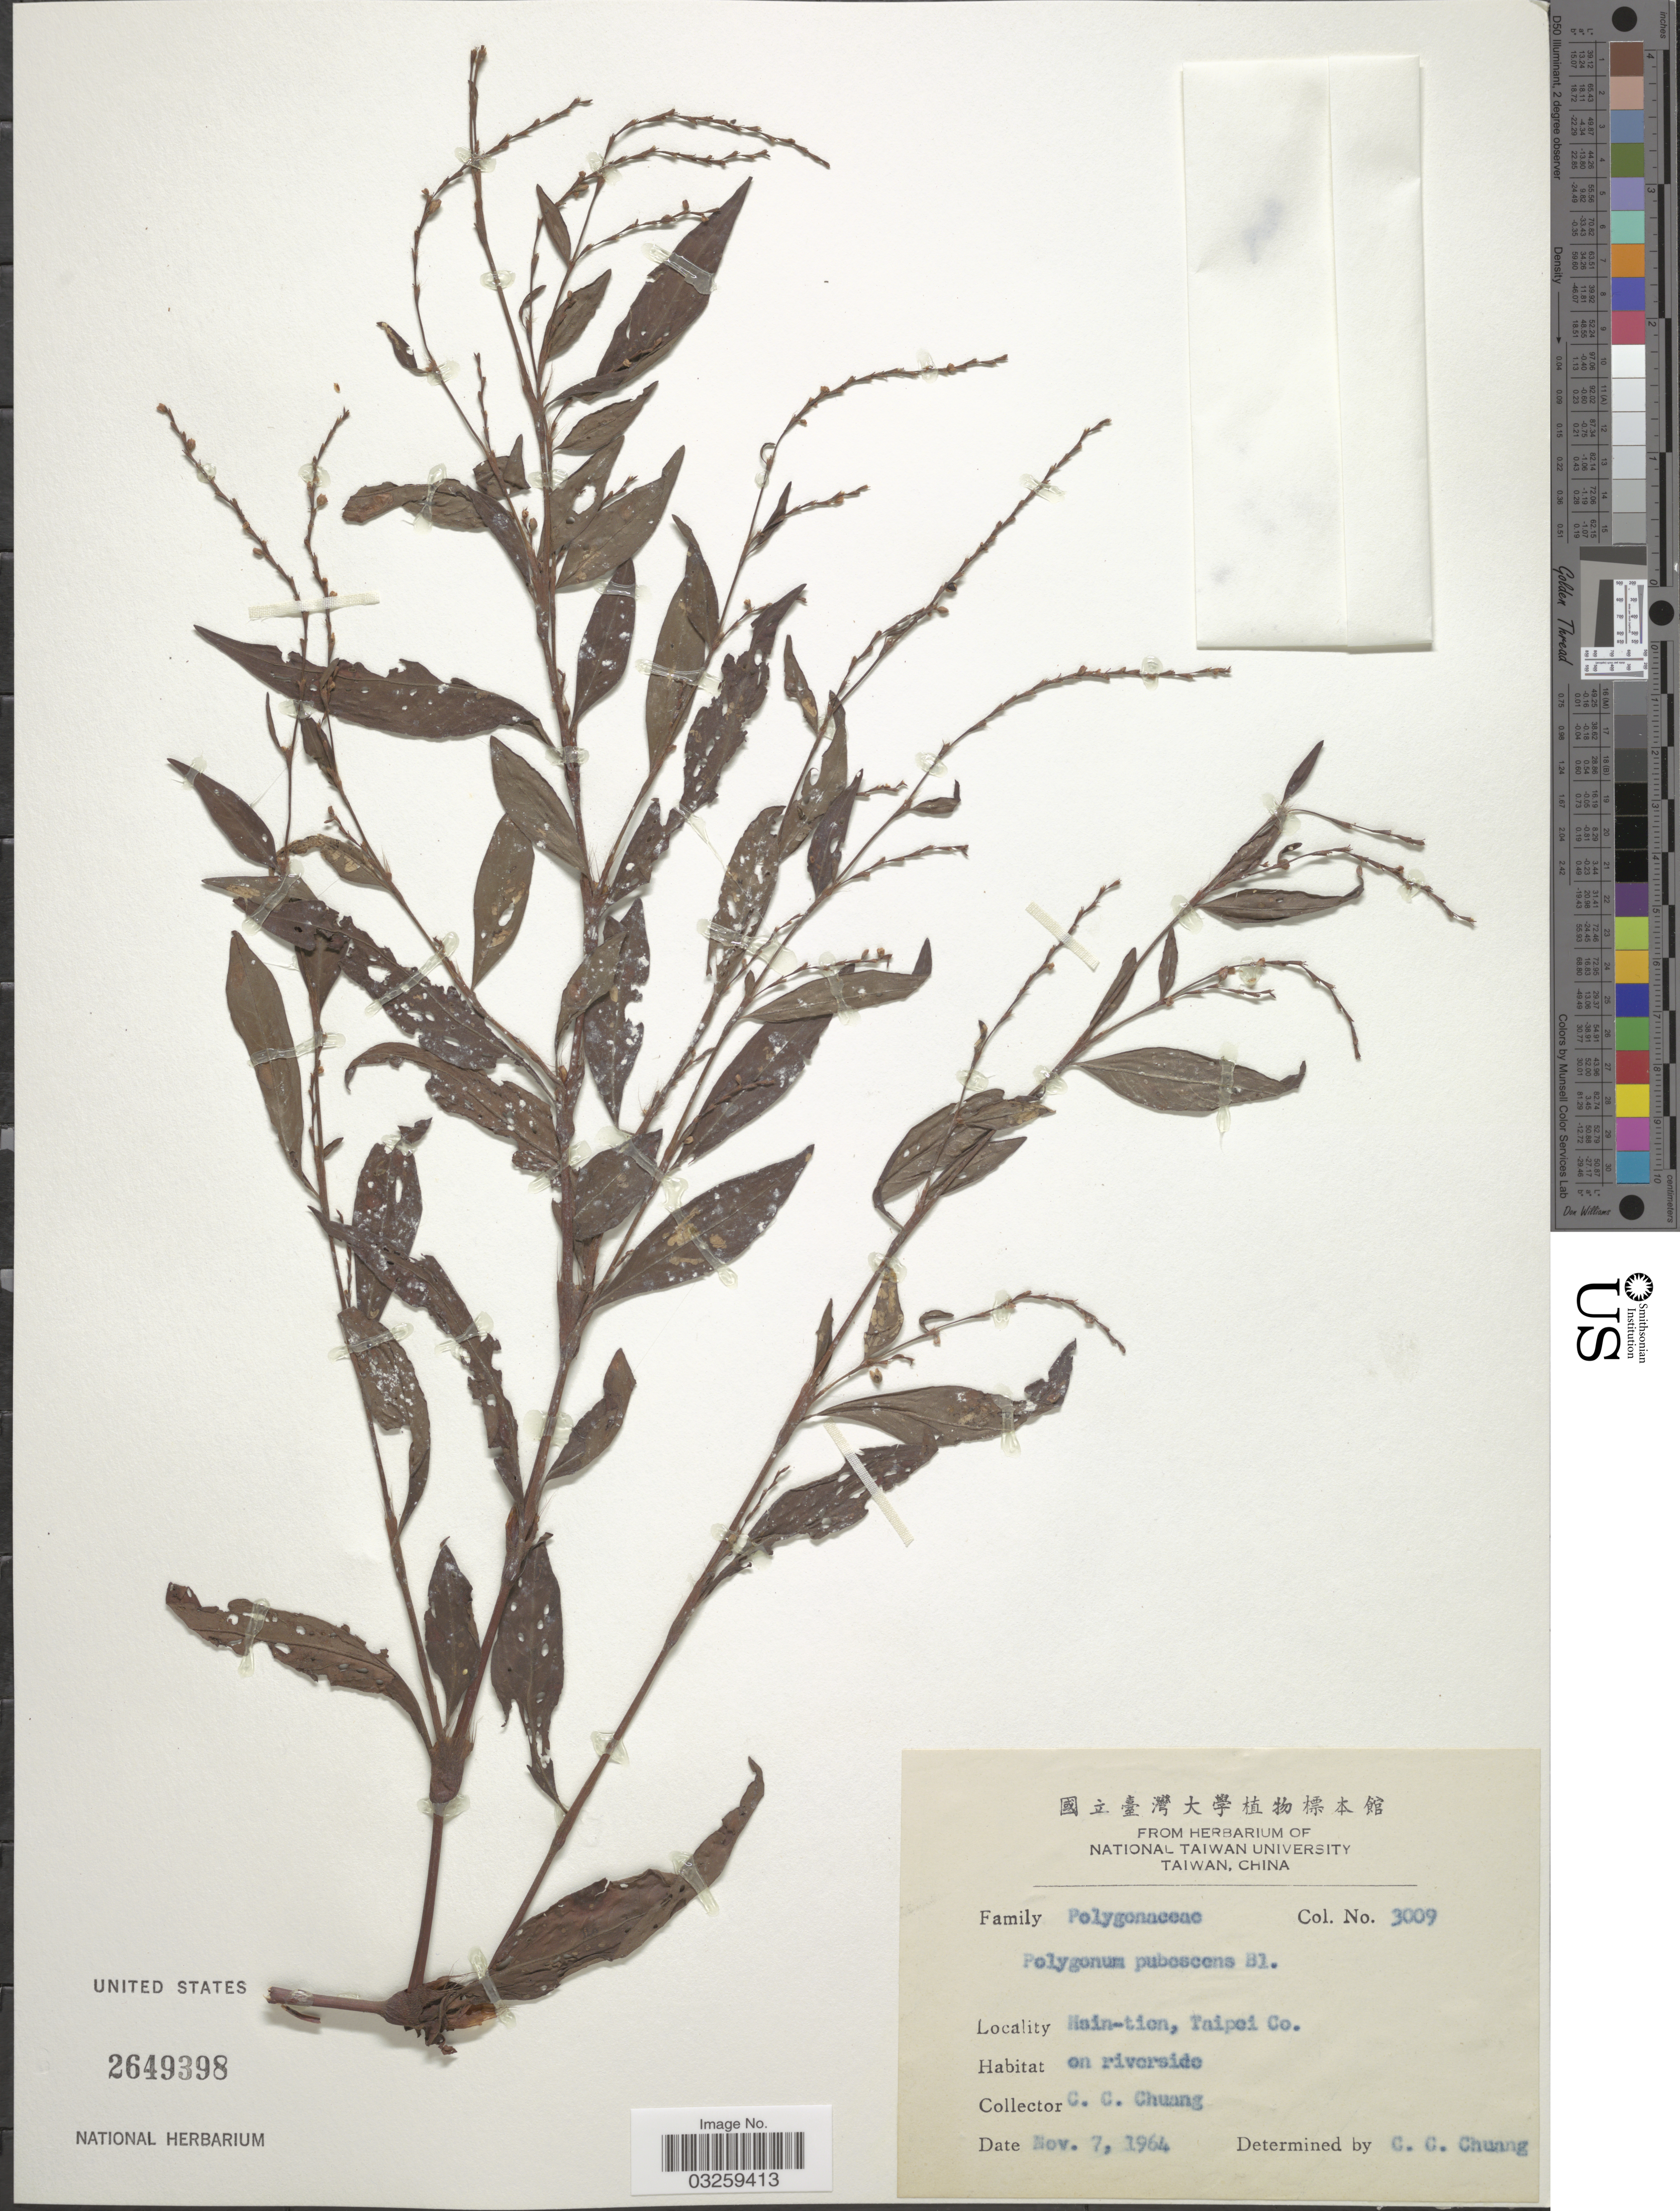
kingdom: Plantae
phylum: Tracheophyta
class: Magnoliopsida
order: Caryophyllales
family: Polygonaceae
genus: Polygonum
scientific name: Polygonum pubescens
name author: Blume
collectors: C. C. Chuang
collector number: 3009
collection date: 1964-11-07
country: Taiwan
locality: Hsin-tien, Taipei Co.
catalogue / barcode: US 2649398